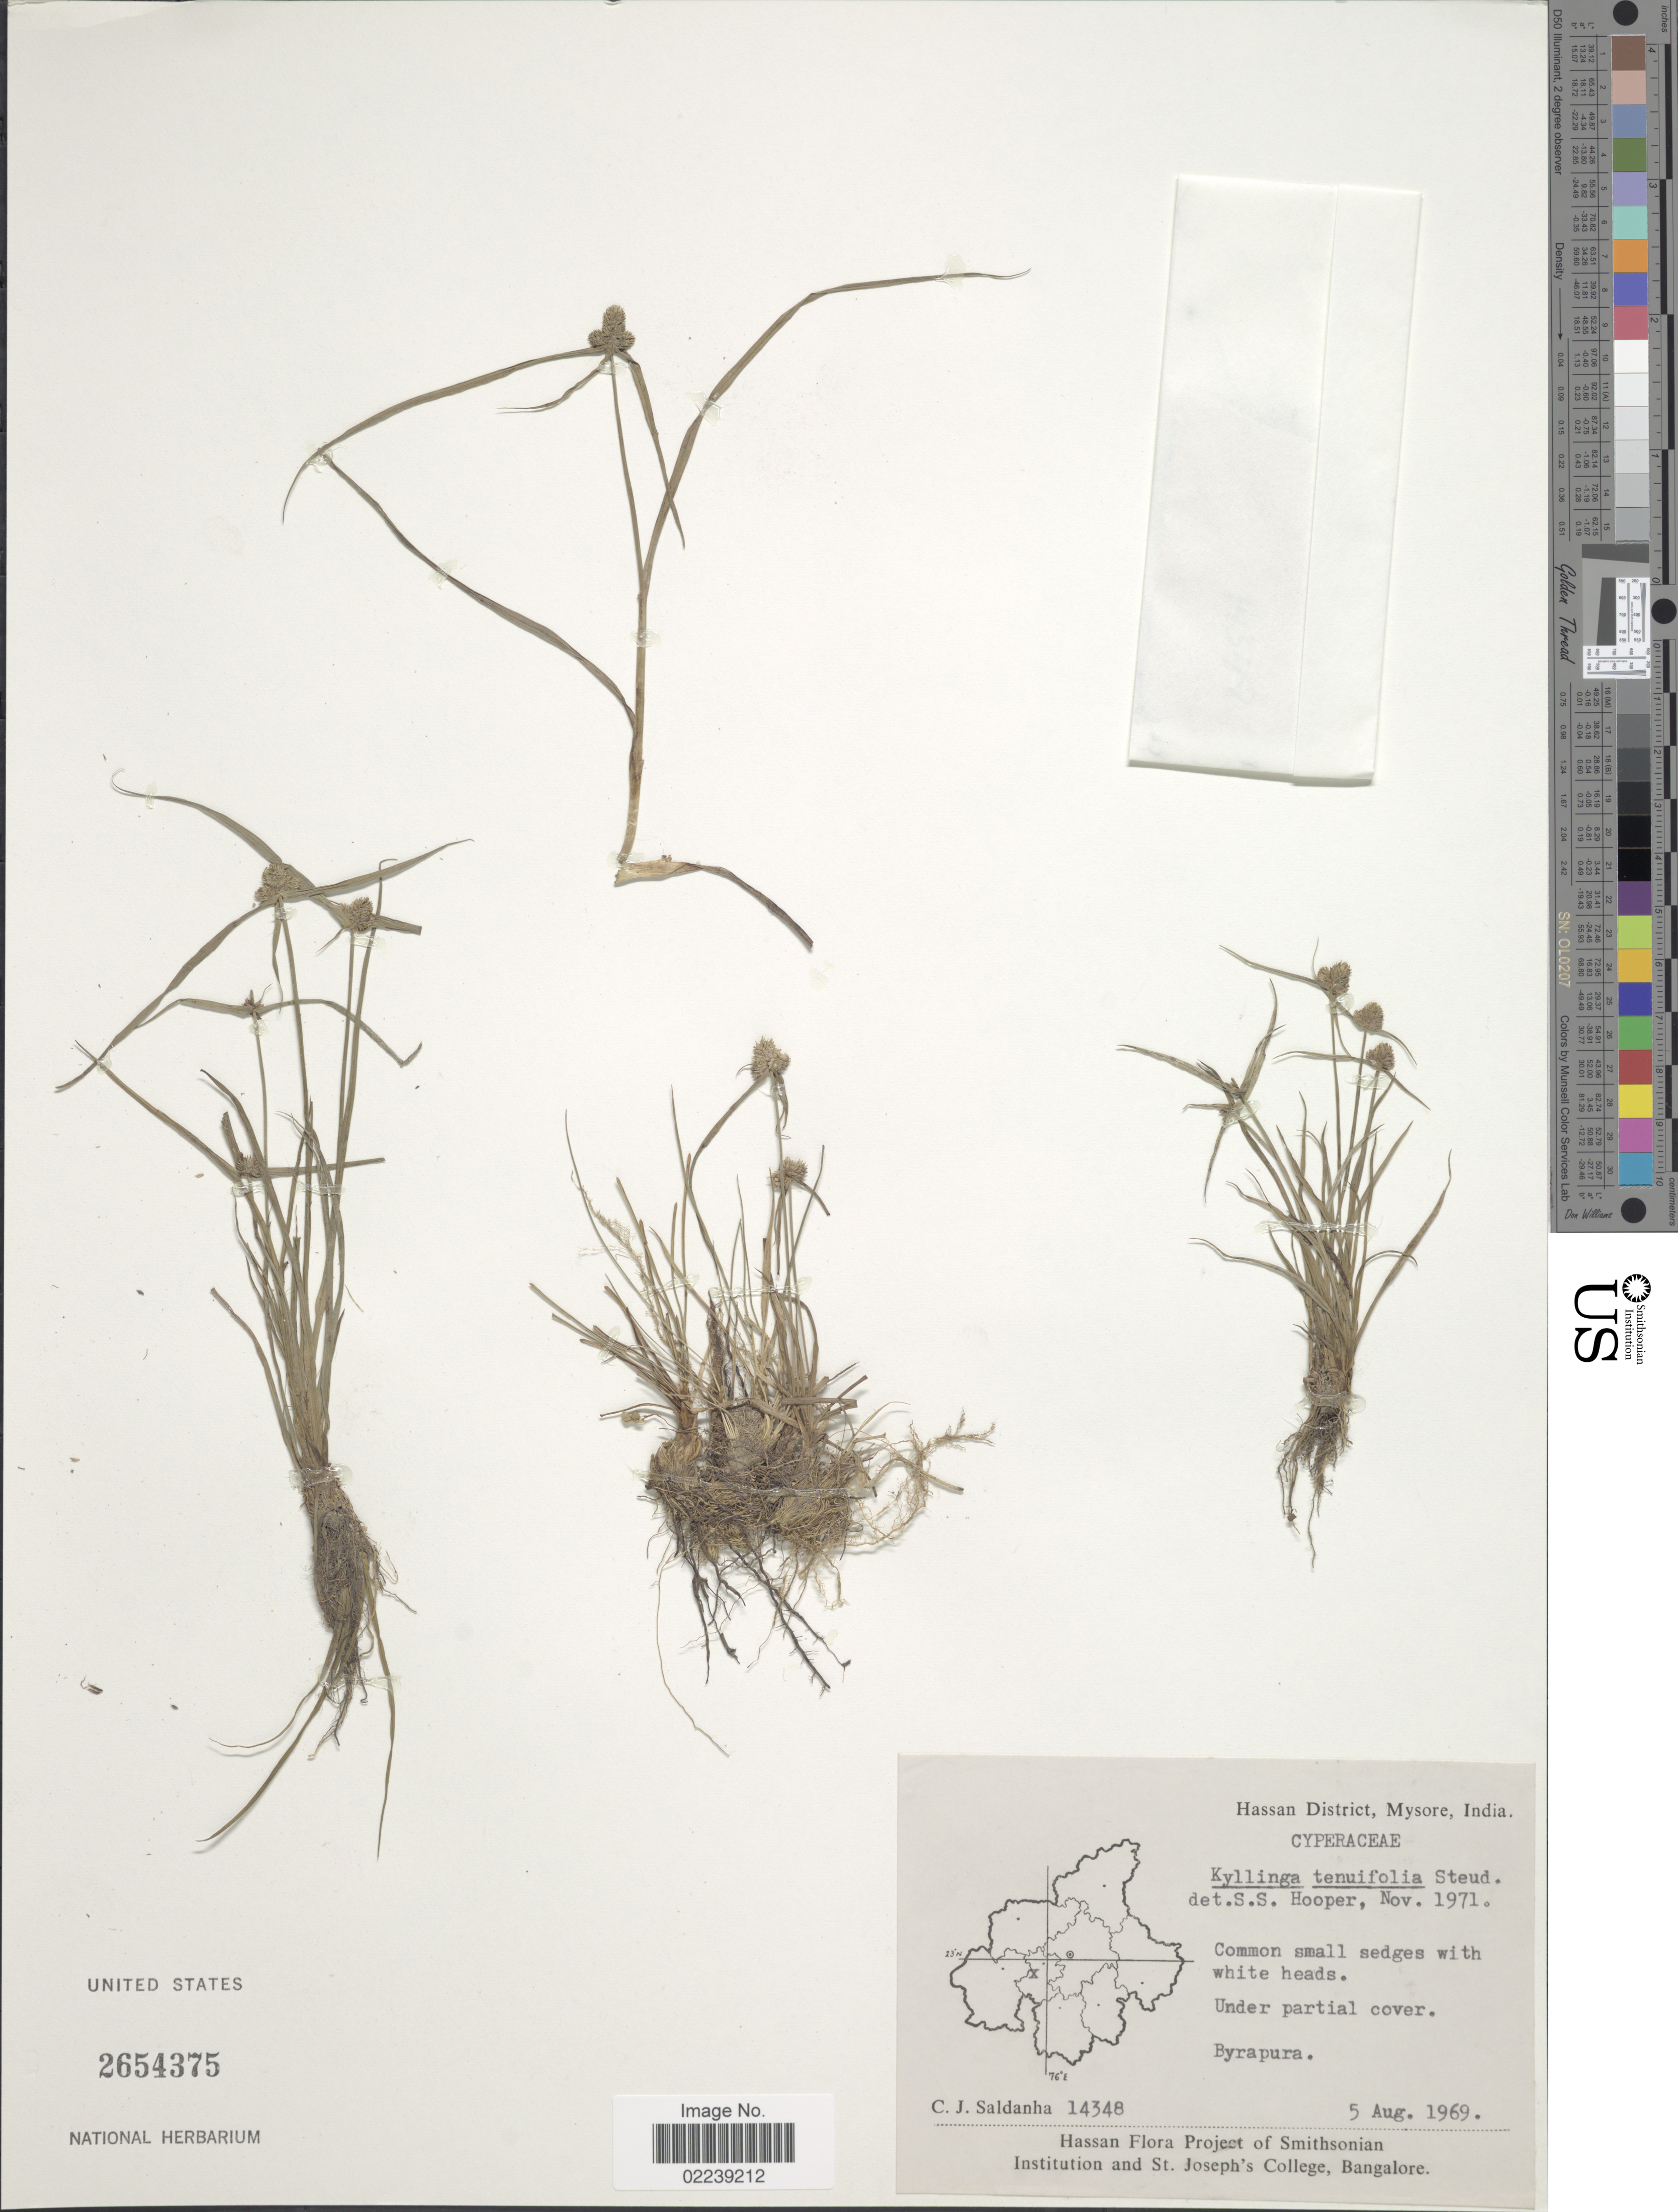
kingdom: Plantae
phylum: Tracheophyta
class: Liliopsida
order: Poales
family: Cyperaceae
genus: Cyperus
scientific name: Cyperus tenuifolius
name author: (Steud.) Dandy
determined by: Strong, M. T., (US), Smithsonian Institution - National Museum of Natural History (UNITED STATES)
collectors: C. J. Saldanha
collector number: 14348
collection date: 1969-08-05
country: India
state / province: Karnataka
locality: Hassan District, Mysore. Byrapura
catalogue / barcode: US 2654375